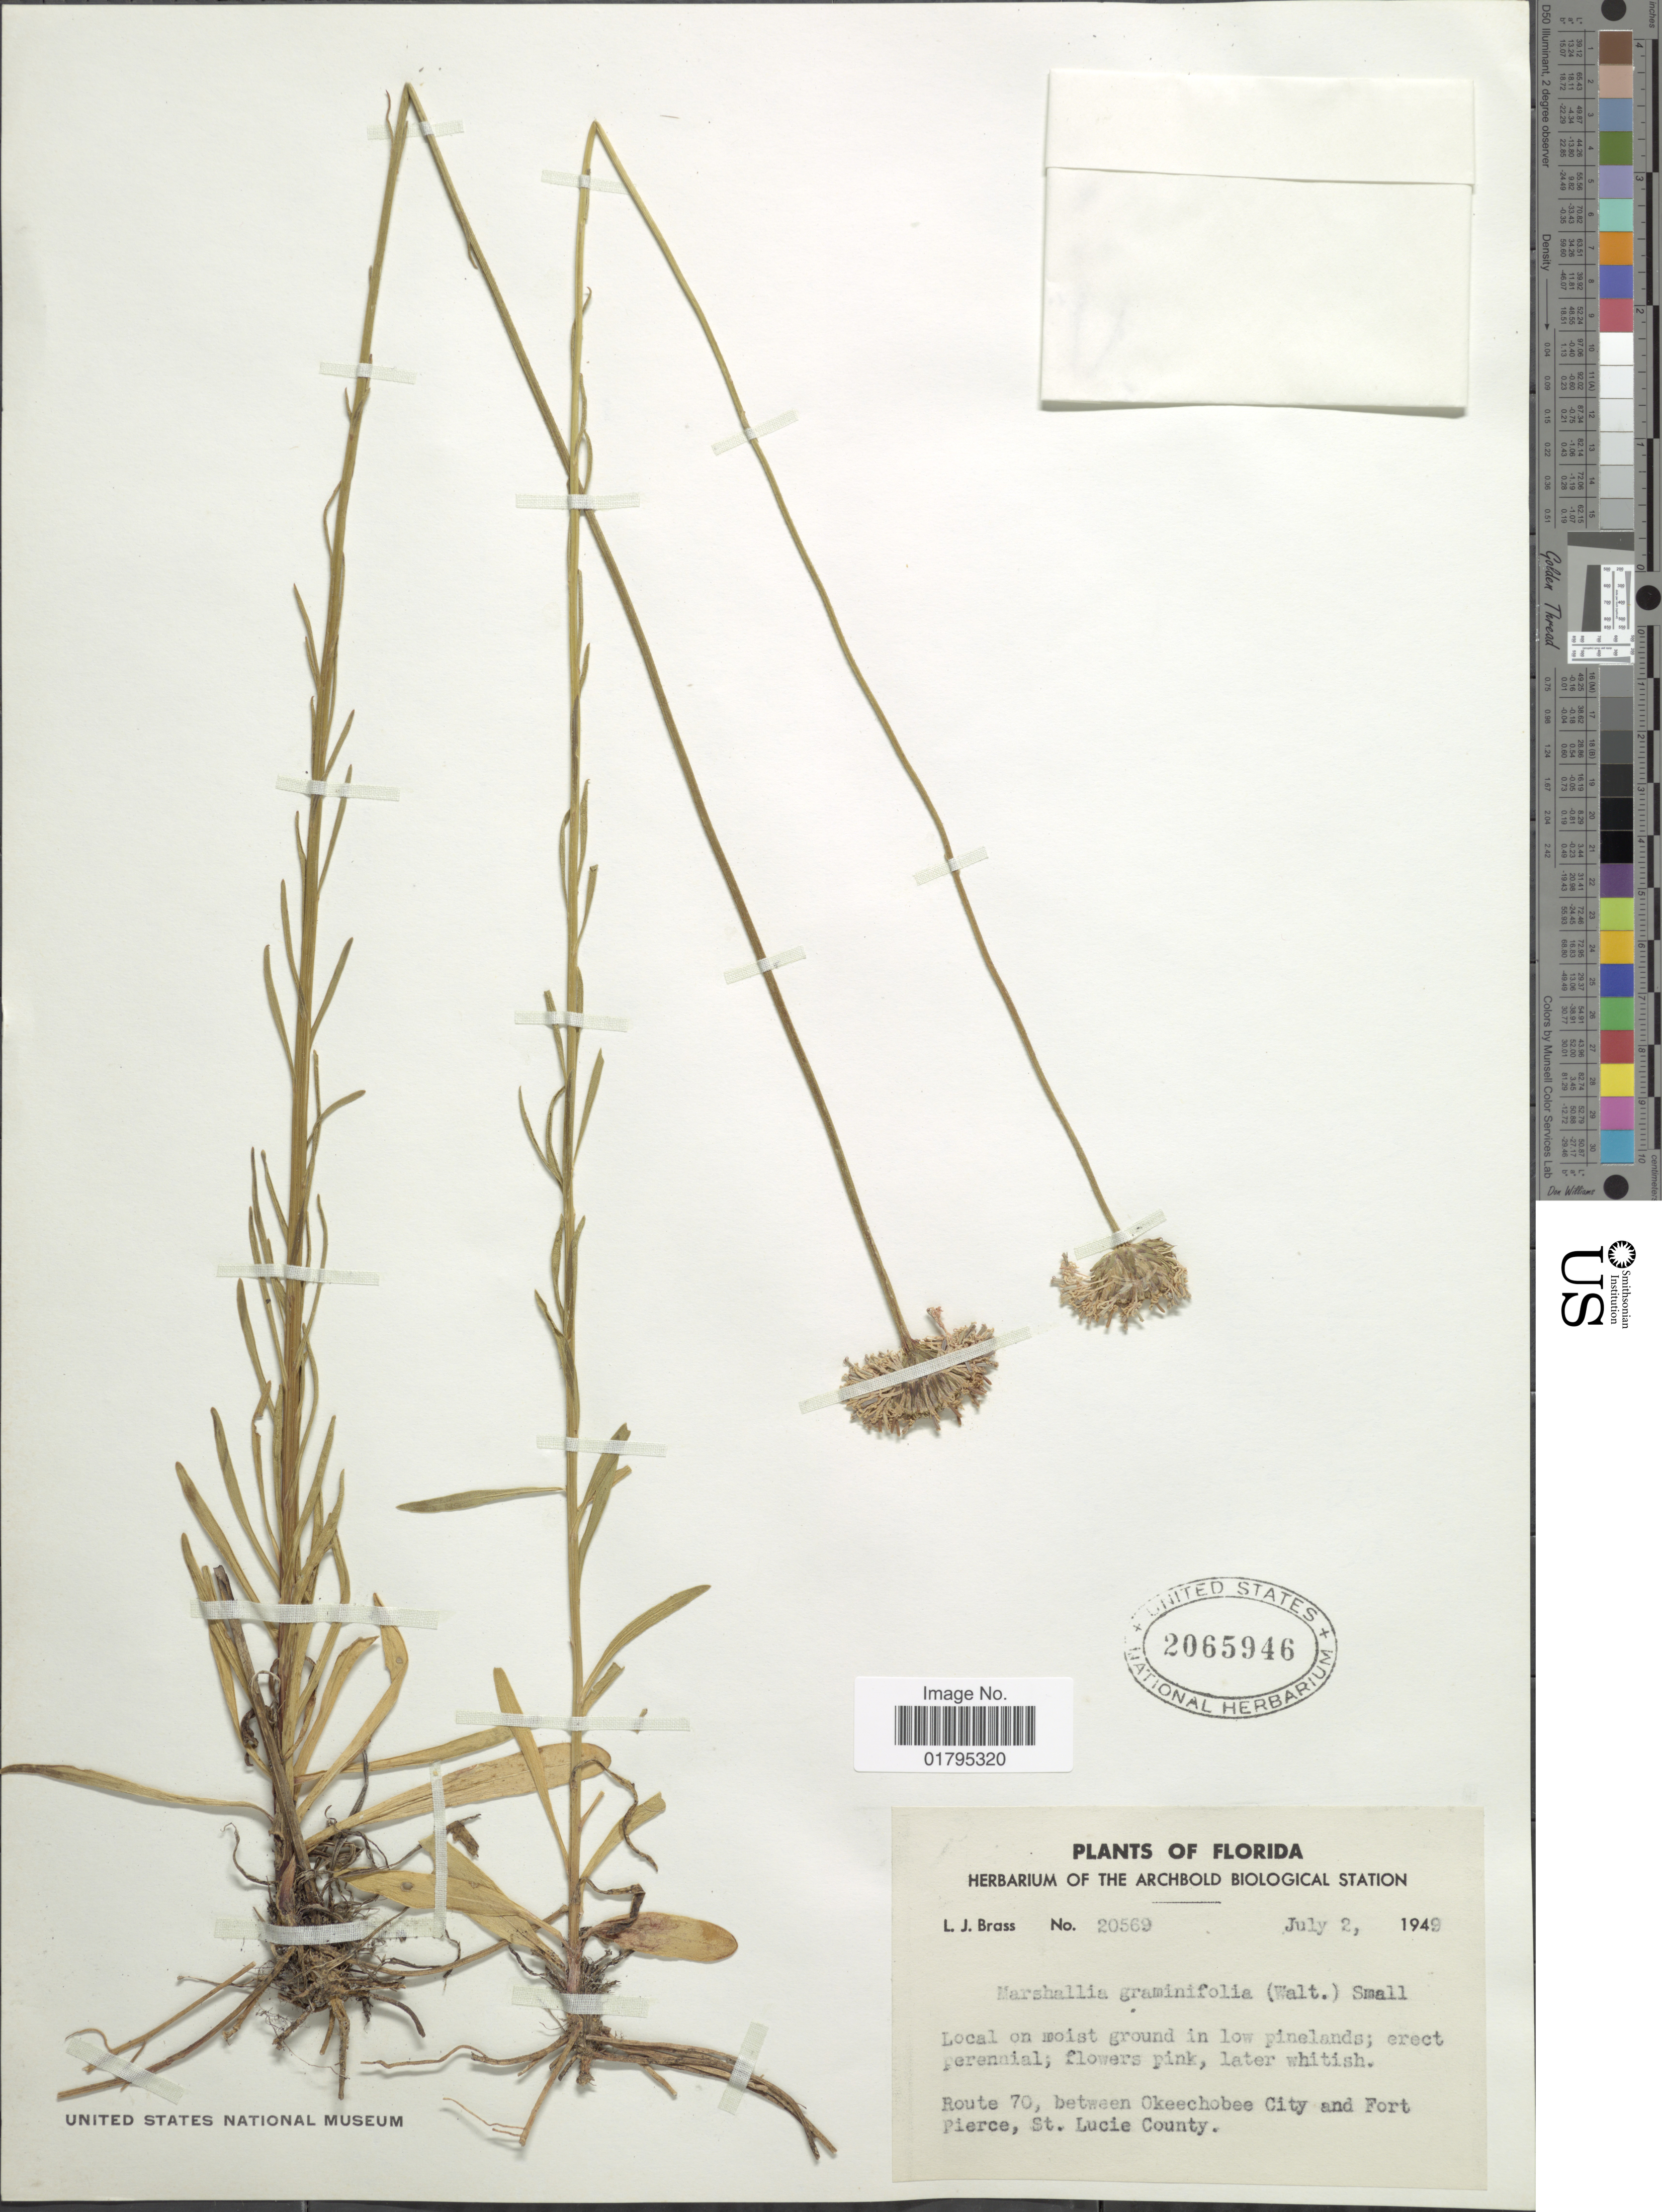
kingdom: Plantae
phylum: Tracheophyta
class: Magnoliopsida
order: Asterales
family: Asteraceae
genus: Marshallia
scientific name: Marshallia graminifolia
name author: (Walter) Small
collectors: L. J. Brass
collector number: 20569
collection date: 1949-07-02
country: United States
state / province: Florida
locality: Route 70, between Okeechobee City and Fort Pierce, St. Lucie County.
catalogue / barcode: US 2065946